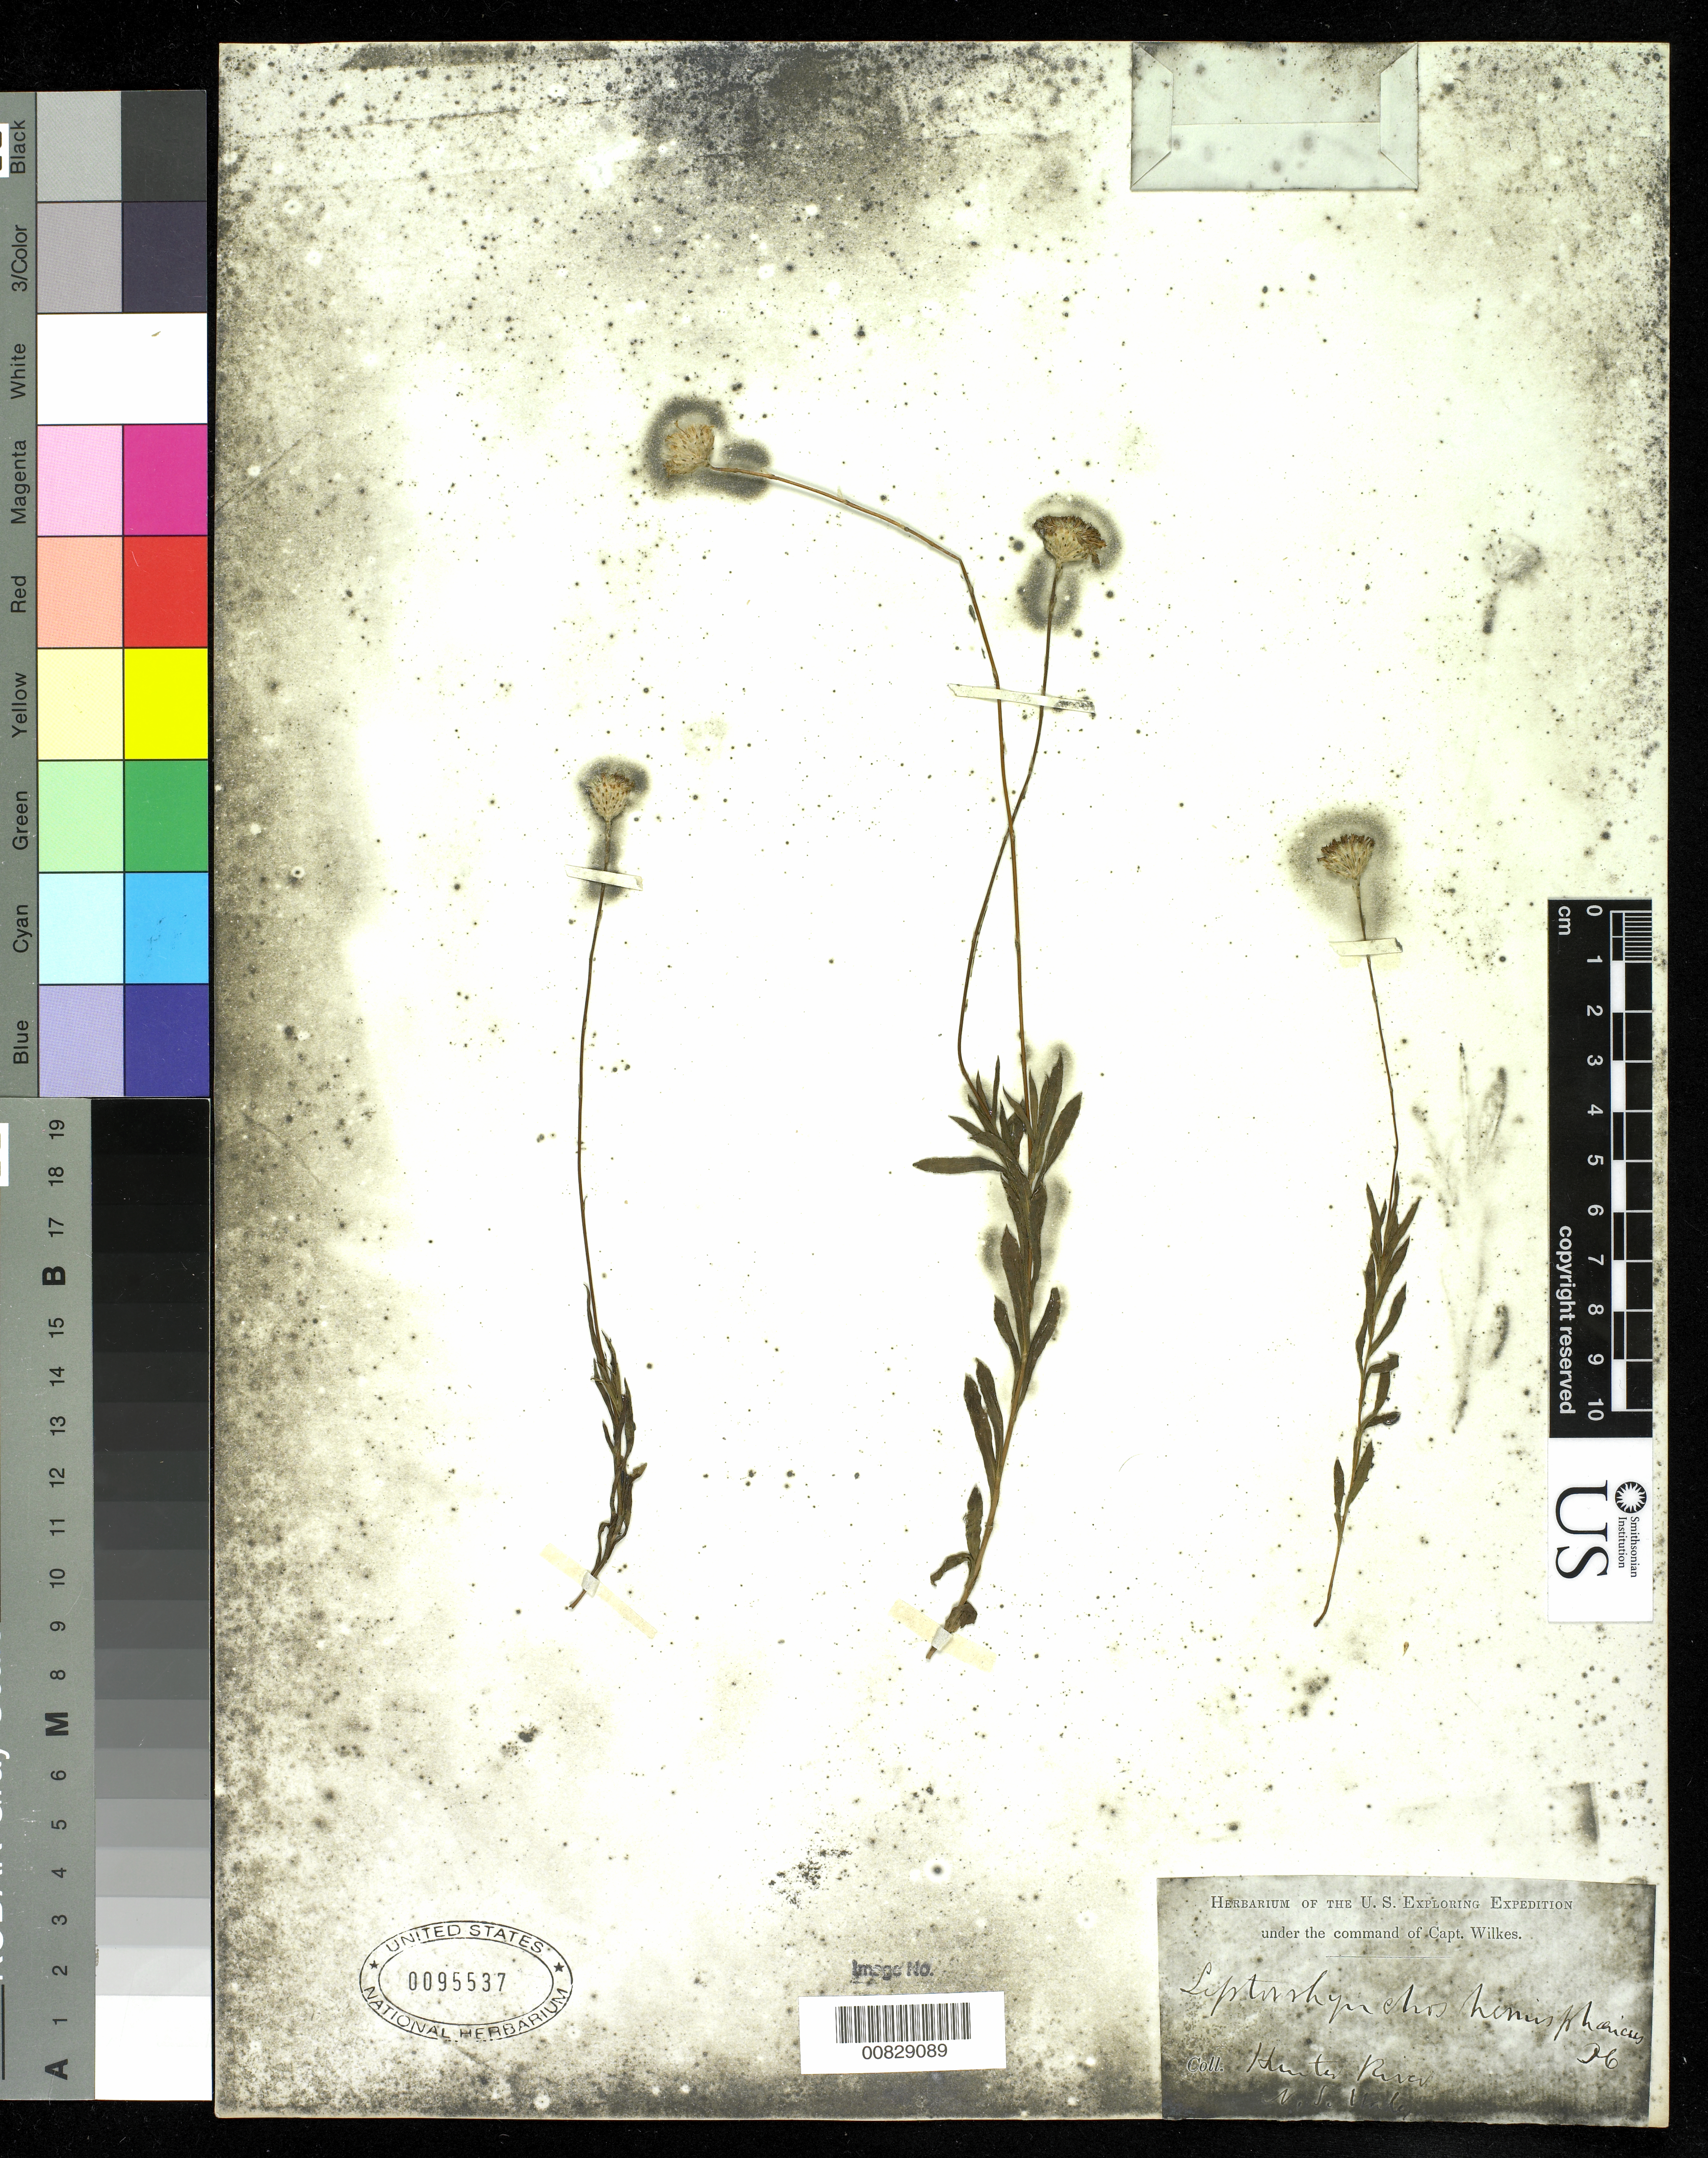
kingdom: Plantae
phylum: Tracheophyta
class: Magnoliopsida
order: Asterales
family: Asteraceae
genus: Leptorhynchos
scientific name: Leptorhynchos sp.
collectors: Wilkes Explor. Exped.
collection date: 1838/1842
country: Australia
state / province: New South Wales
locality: Hunter's River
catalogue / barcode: US 95537